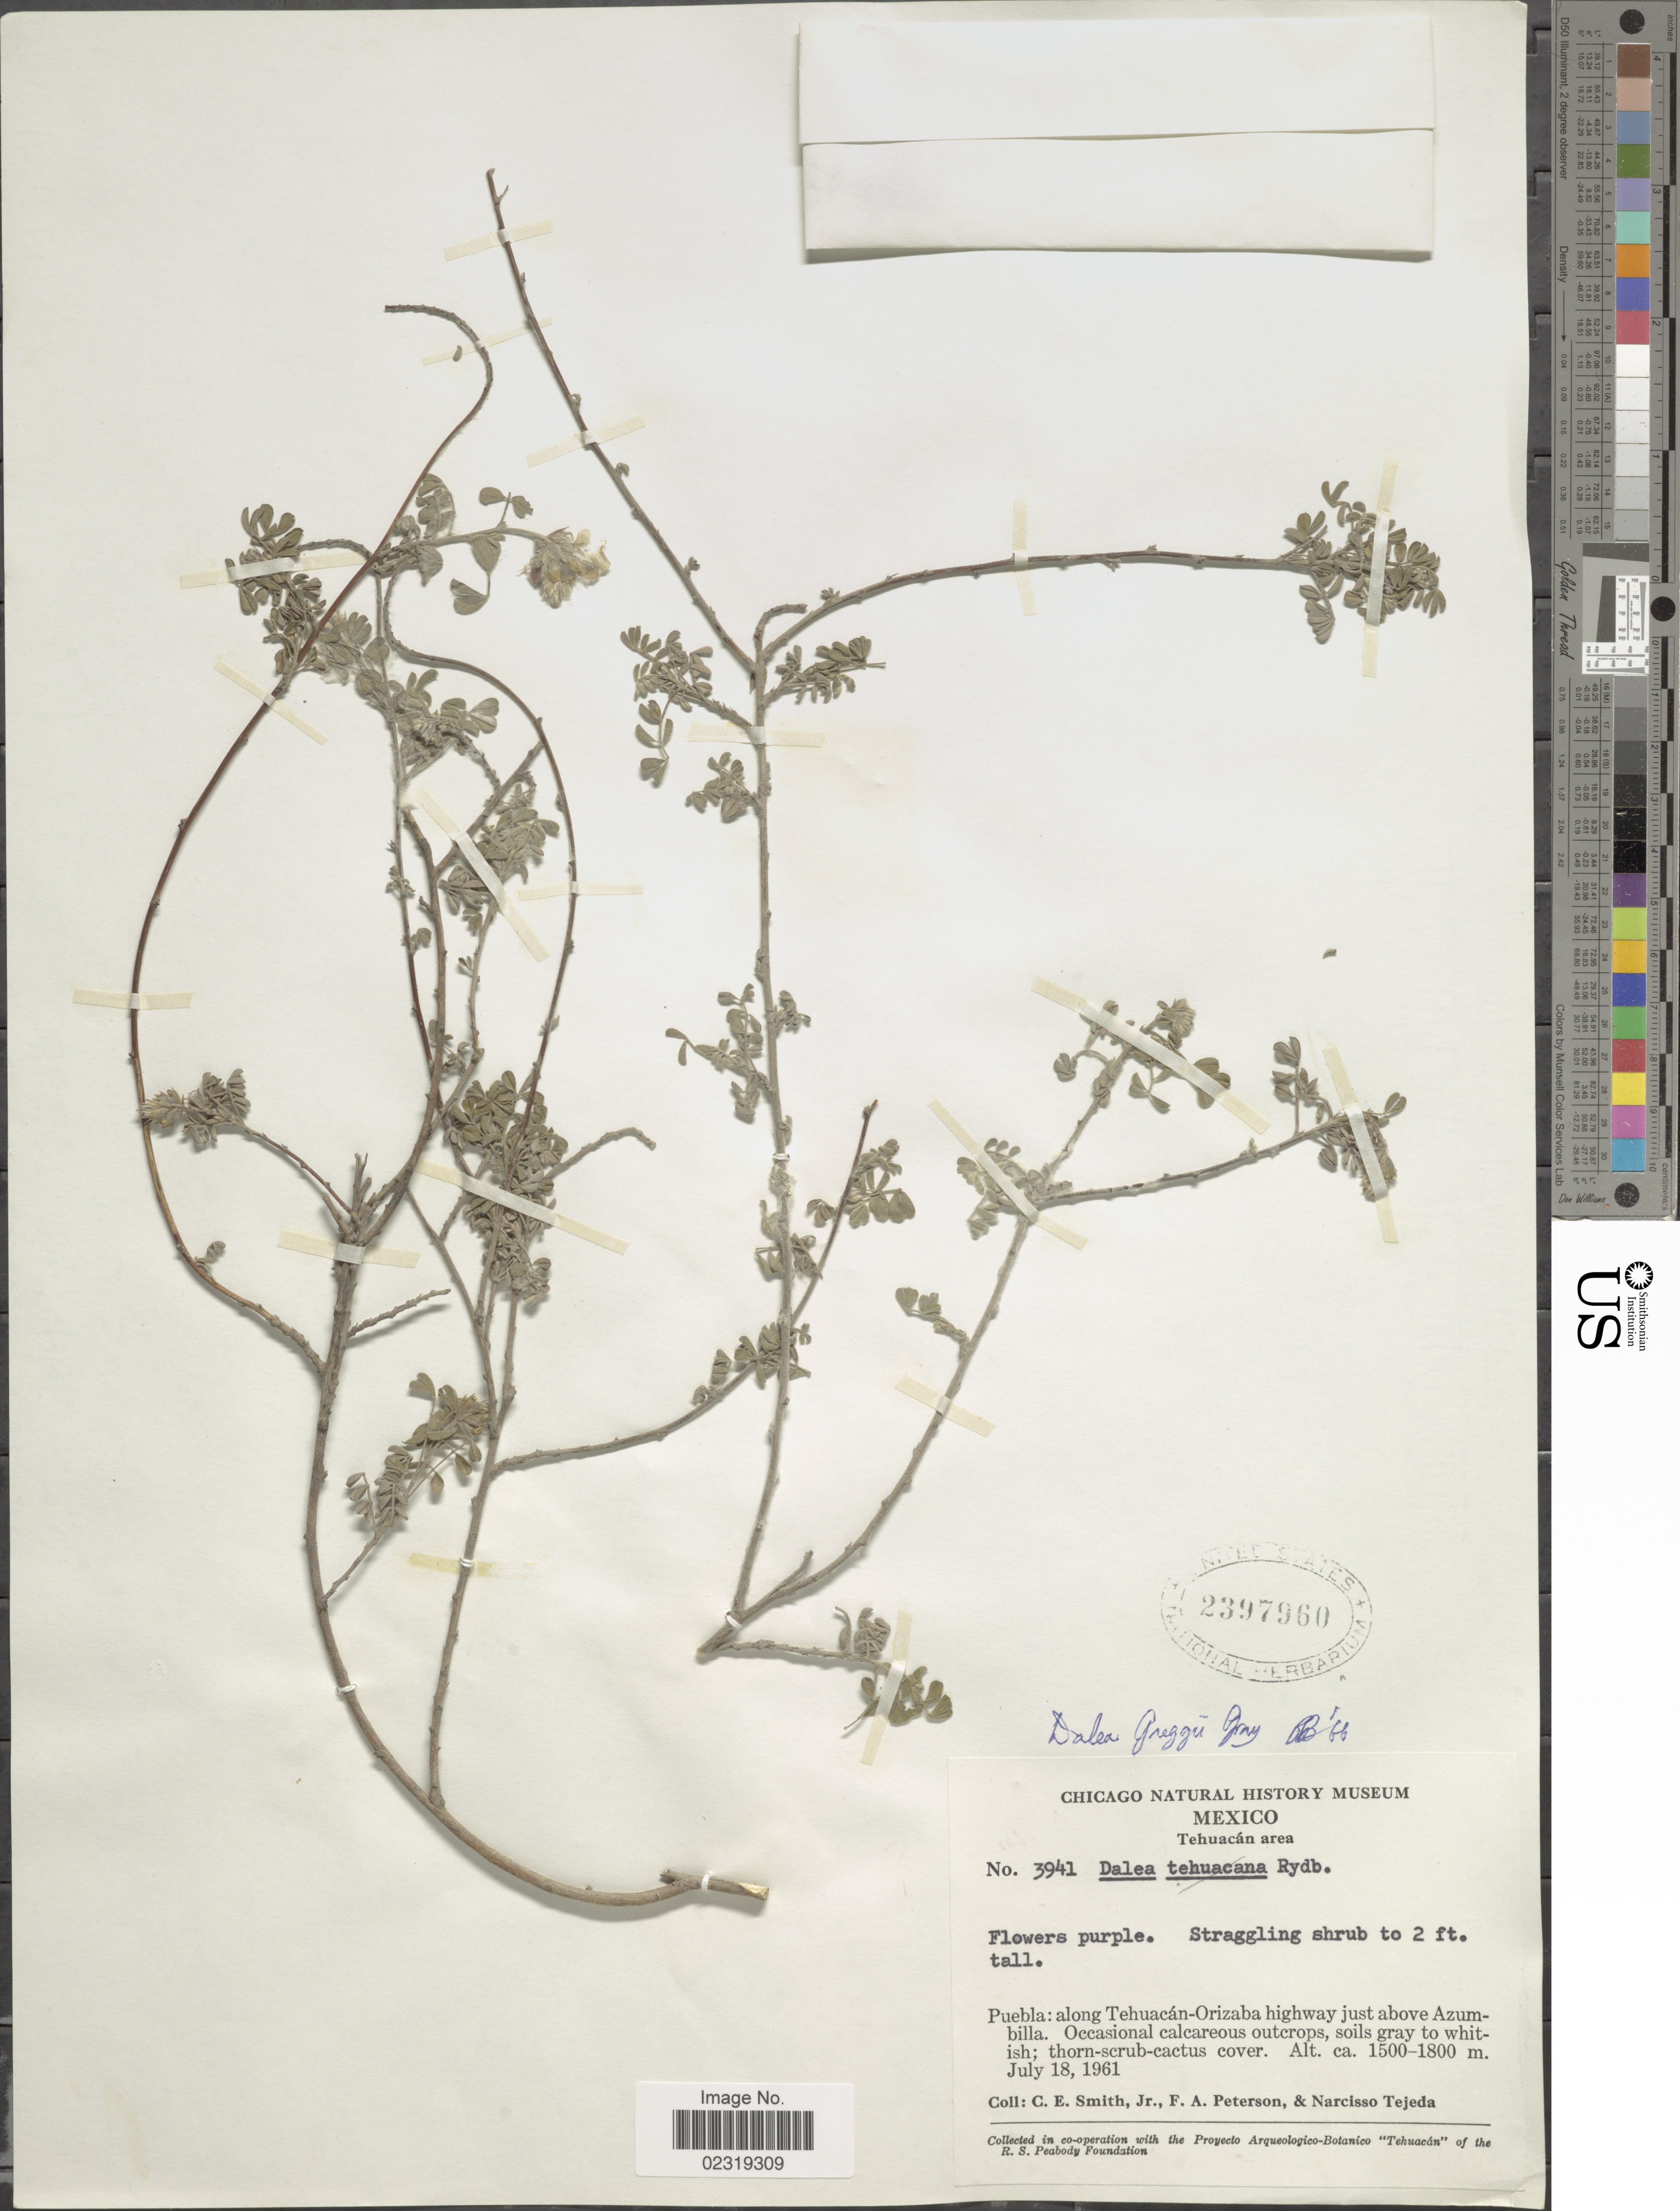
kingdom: Plantae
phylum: Tracheophyta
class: Magnoliopsida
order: Fabales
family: Fabaceae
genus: Dalea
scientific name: Dalea greggii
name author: A. Gray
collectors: C. E. Smith Jr., F. A. Peterson & N. Tejeda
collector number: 3941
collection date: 1961-07-18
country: Mexico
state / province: Puebla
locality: Tehuacán area. Along Tehuacán-Orizaba highway just above Azumbilla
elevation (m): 1500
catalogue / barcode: US 2397960